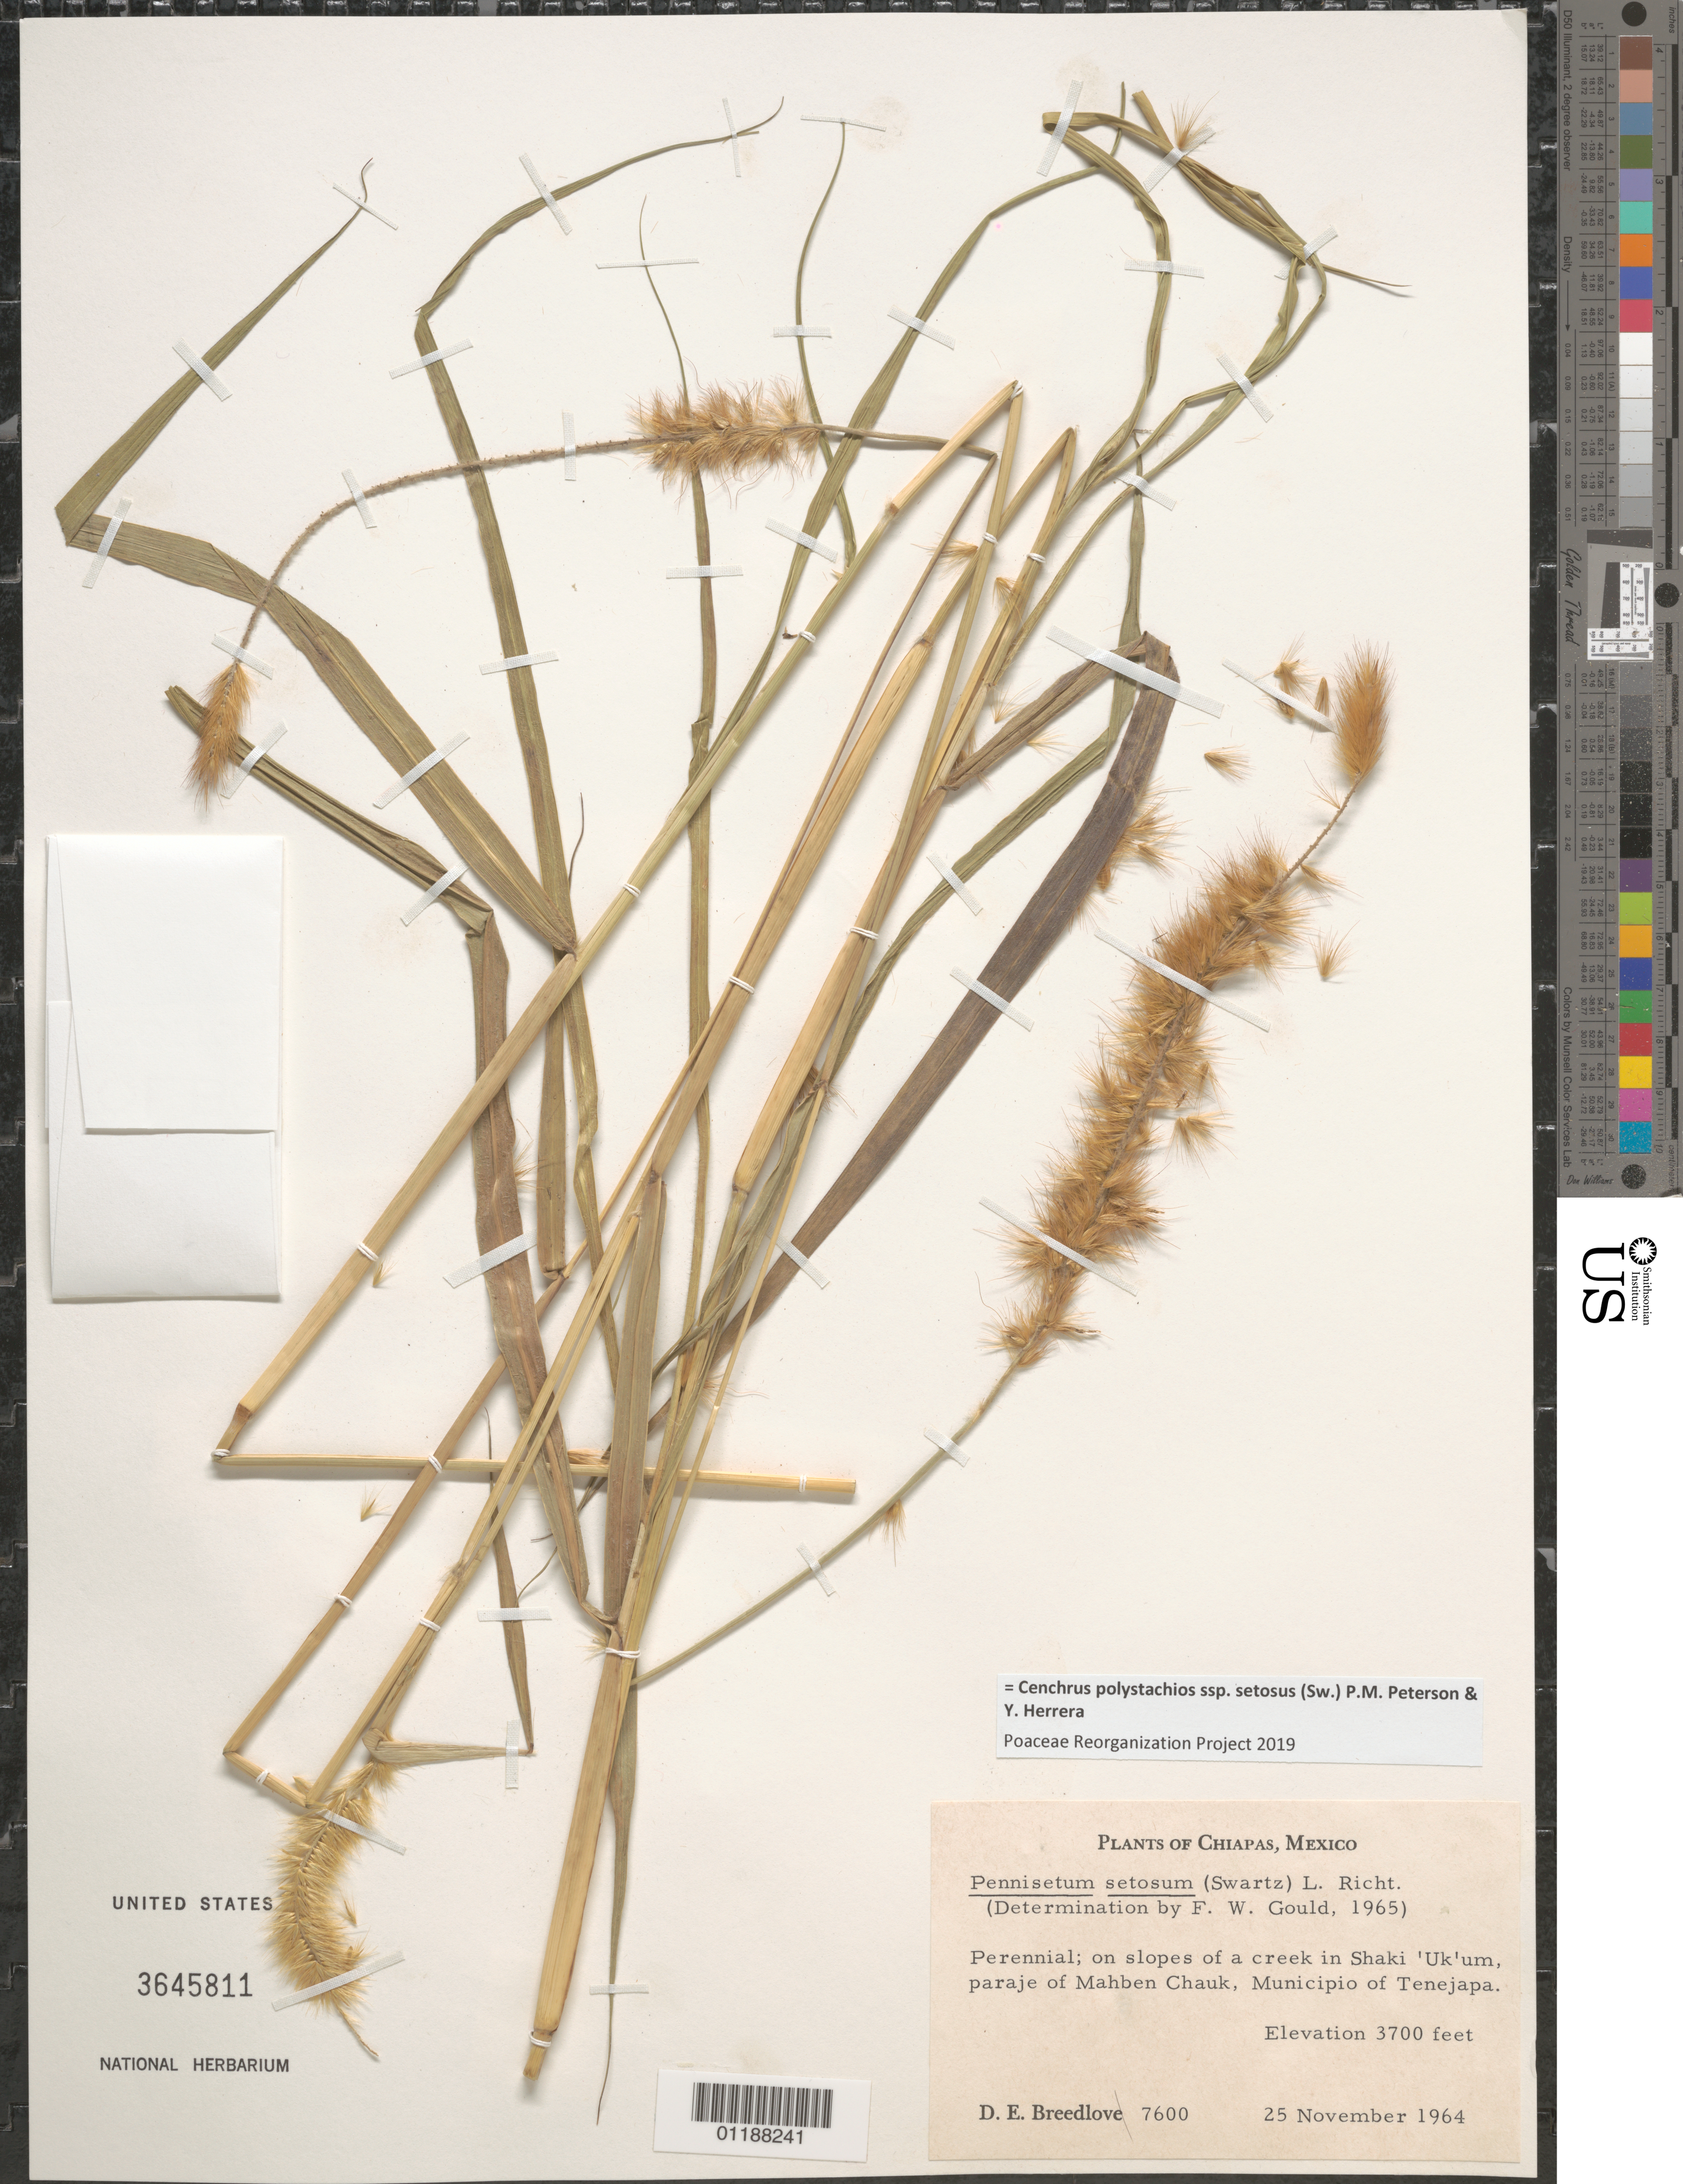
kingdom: Plantae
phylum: Tracheophyta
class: Liliopsida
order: Poales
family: Poaceae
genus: Cenchrus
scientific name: Cenchrus polystachios subsp. setosus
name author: (Sw.) P.M. Peterson & Y. Herrera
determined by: Poaceae Reorganization Project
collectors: D. E. Breedlove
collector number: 7600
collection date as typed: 25 Nov 1964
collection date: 1964-11-25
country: Mexico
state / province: Chiapas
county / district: Tenejapa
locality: on slopes of a creek in Shaki 'uk'um, paraje of Mahben Chauk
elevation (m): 1128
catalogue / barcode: US 3645811